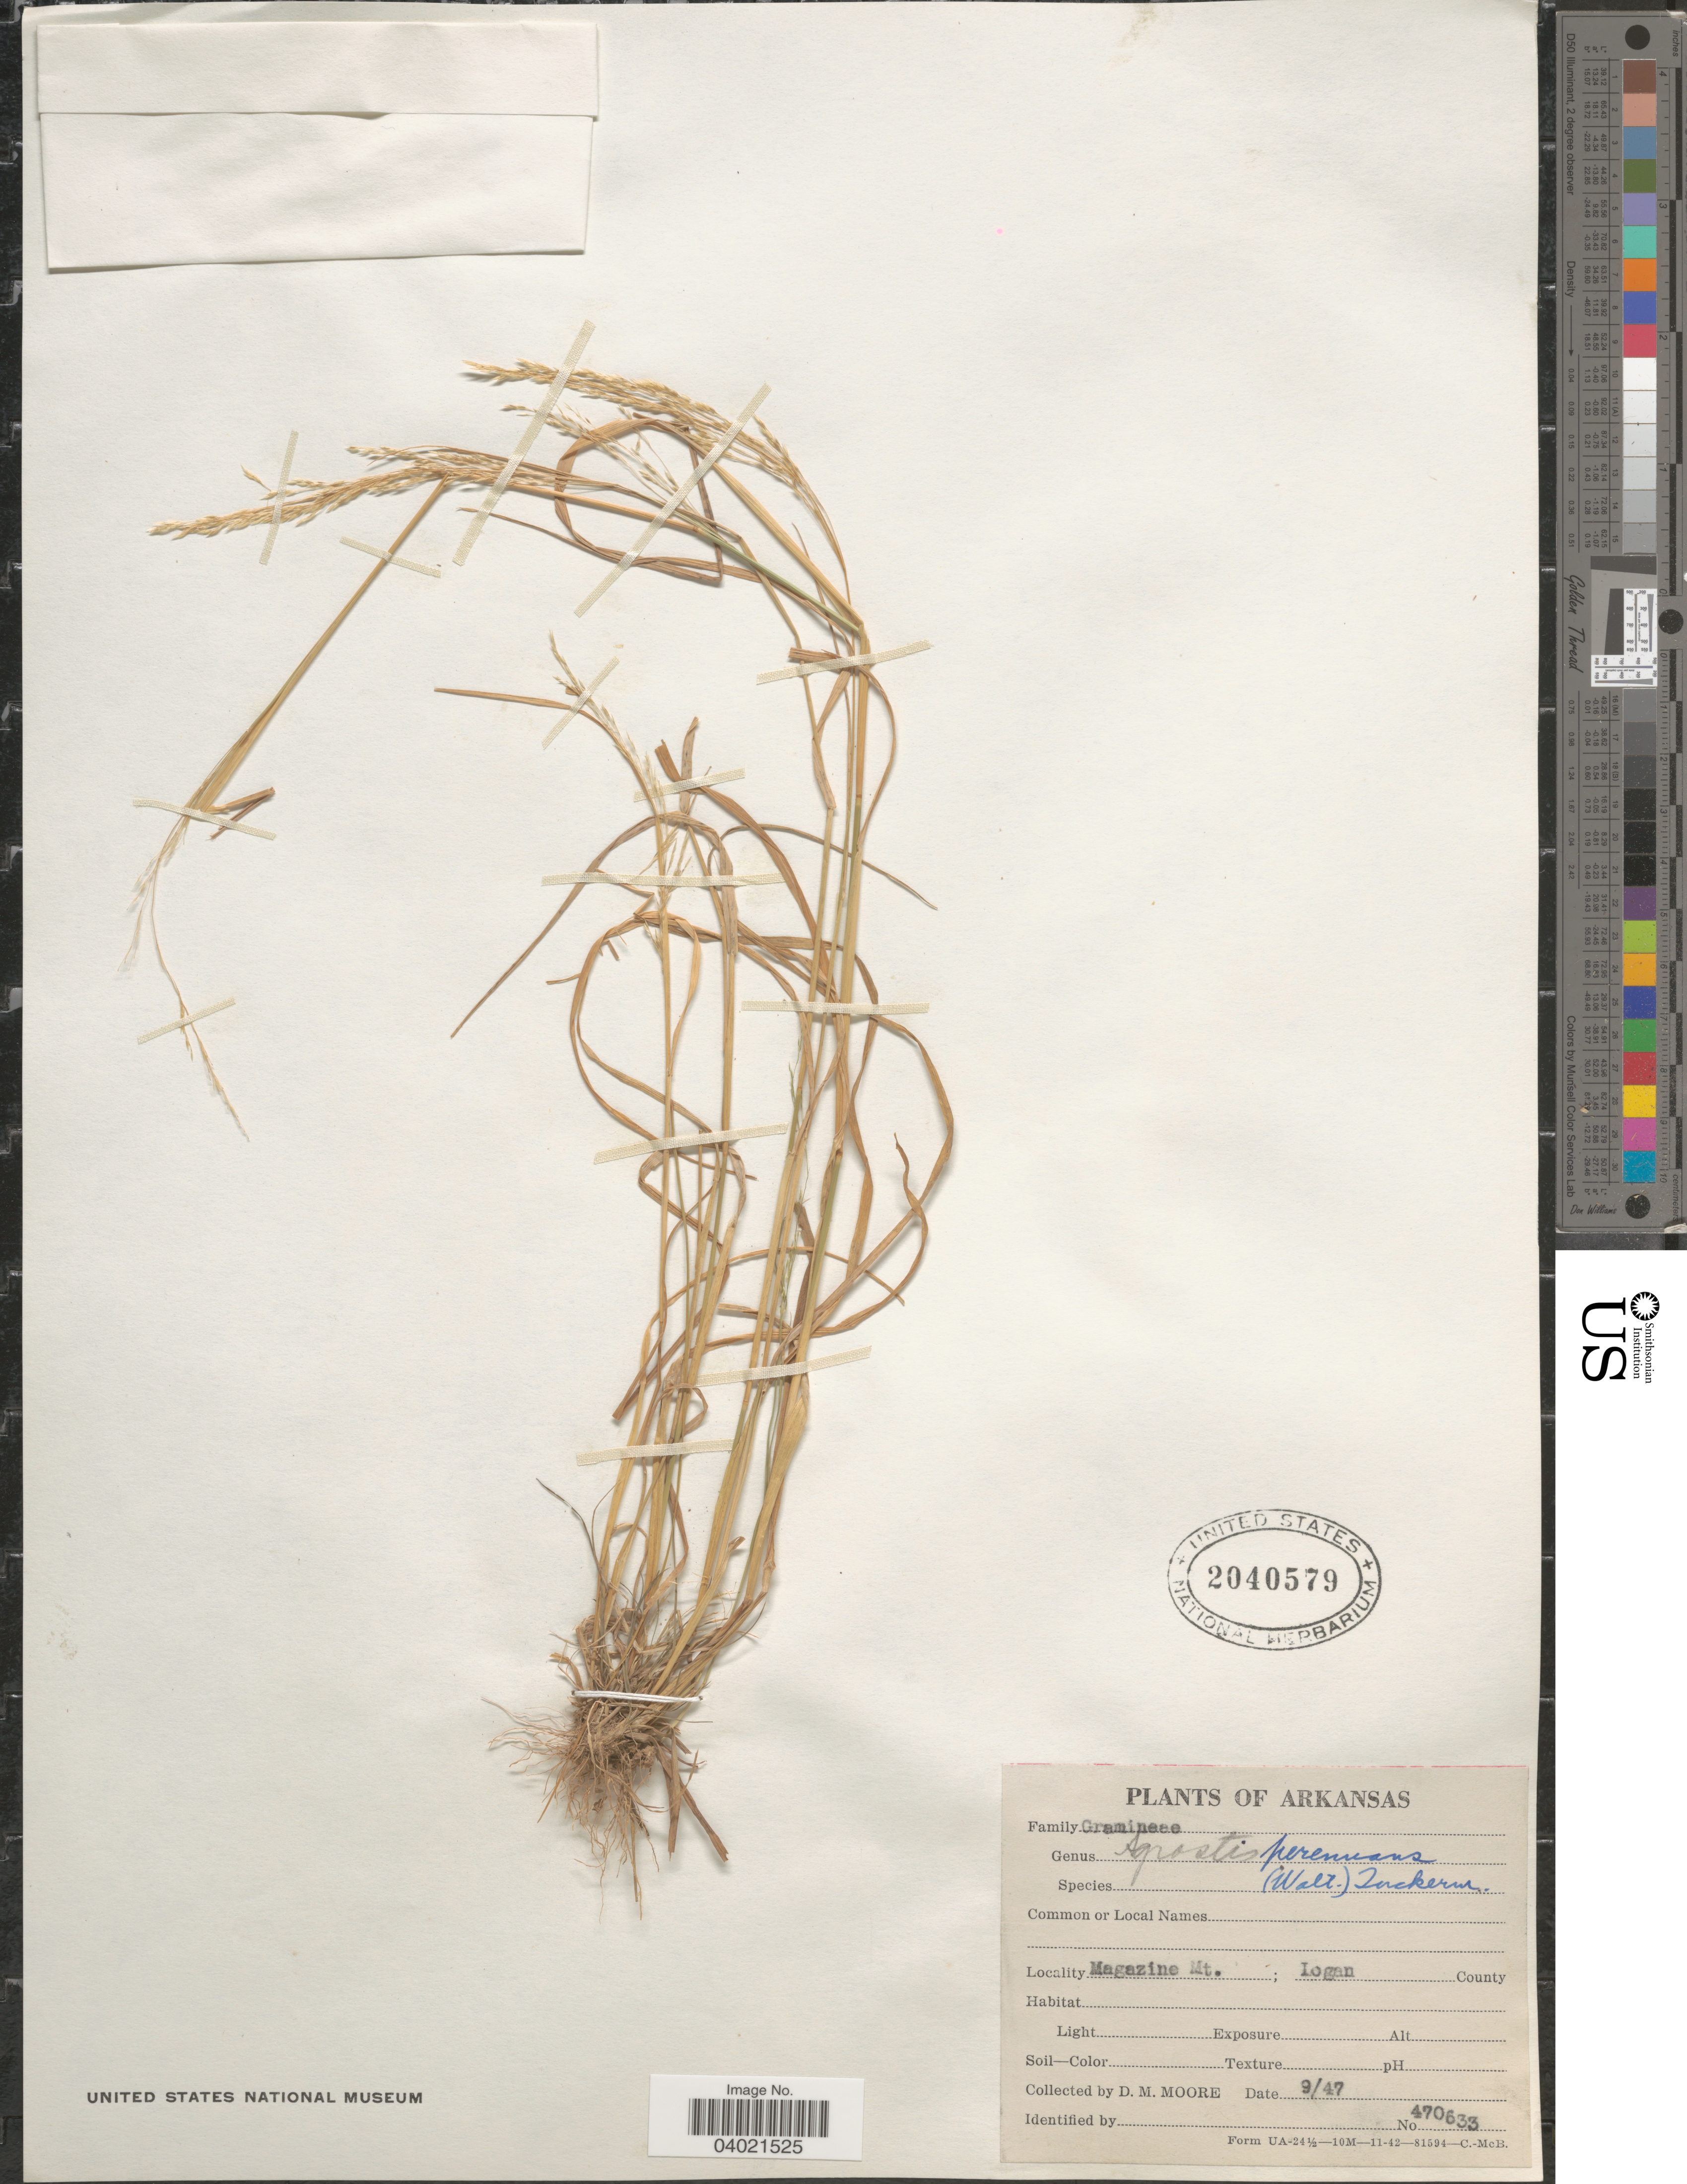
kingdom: Plantae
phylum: Tracheophyta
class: Liliopsida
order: Poales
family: Poaceae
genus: Agrostis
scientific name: Agrostis perennans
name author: (Walter) Tuck.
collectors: D. Moore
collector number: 470633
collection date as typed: Transcribed d/m/y: /9/47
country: United States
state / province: Arkansas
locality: Magazine Mt.; Logan County.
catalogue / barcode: US 2040579